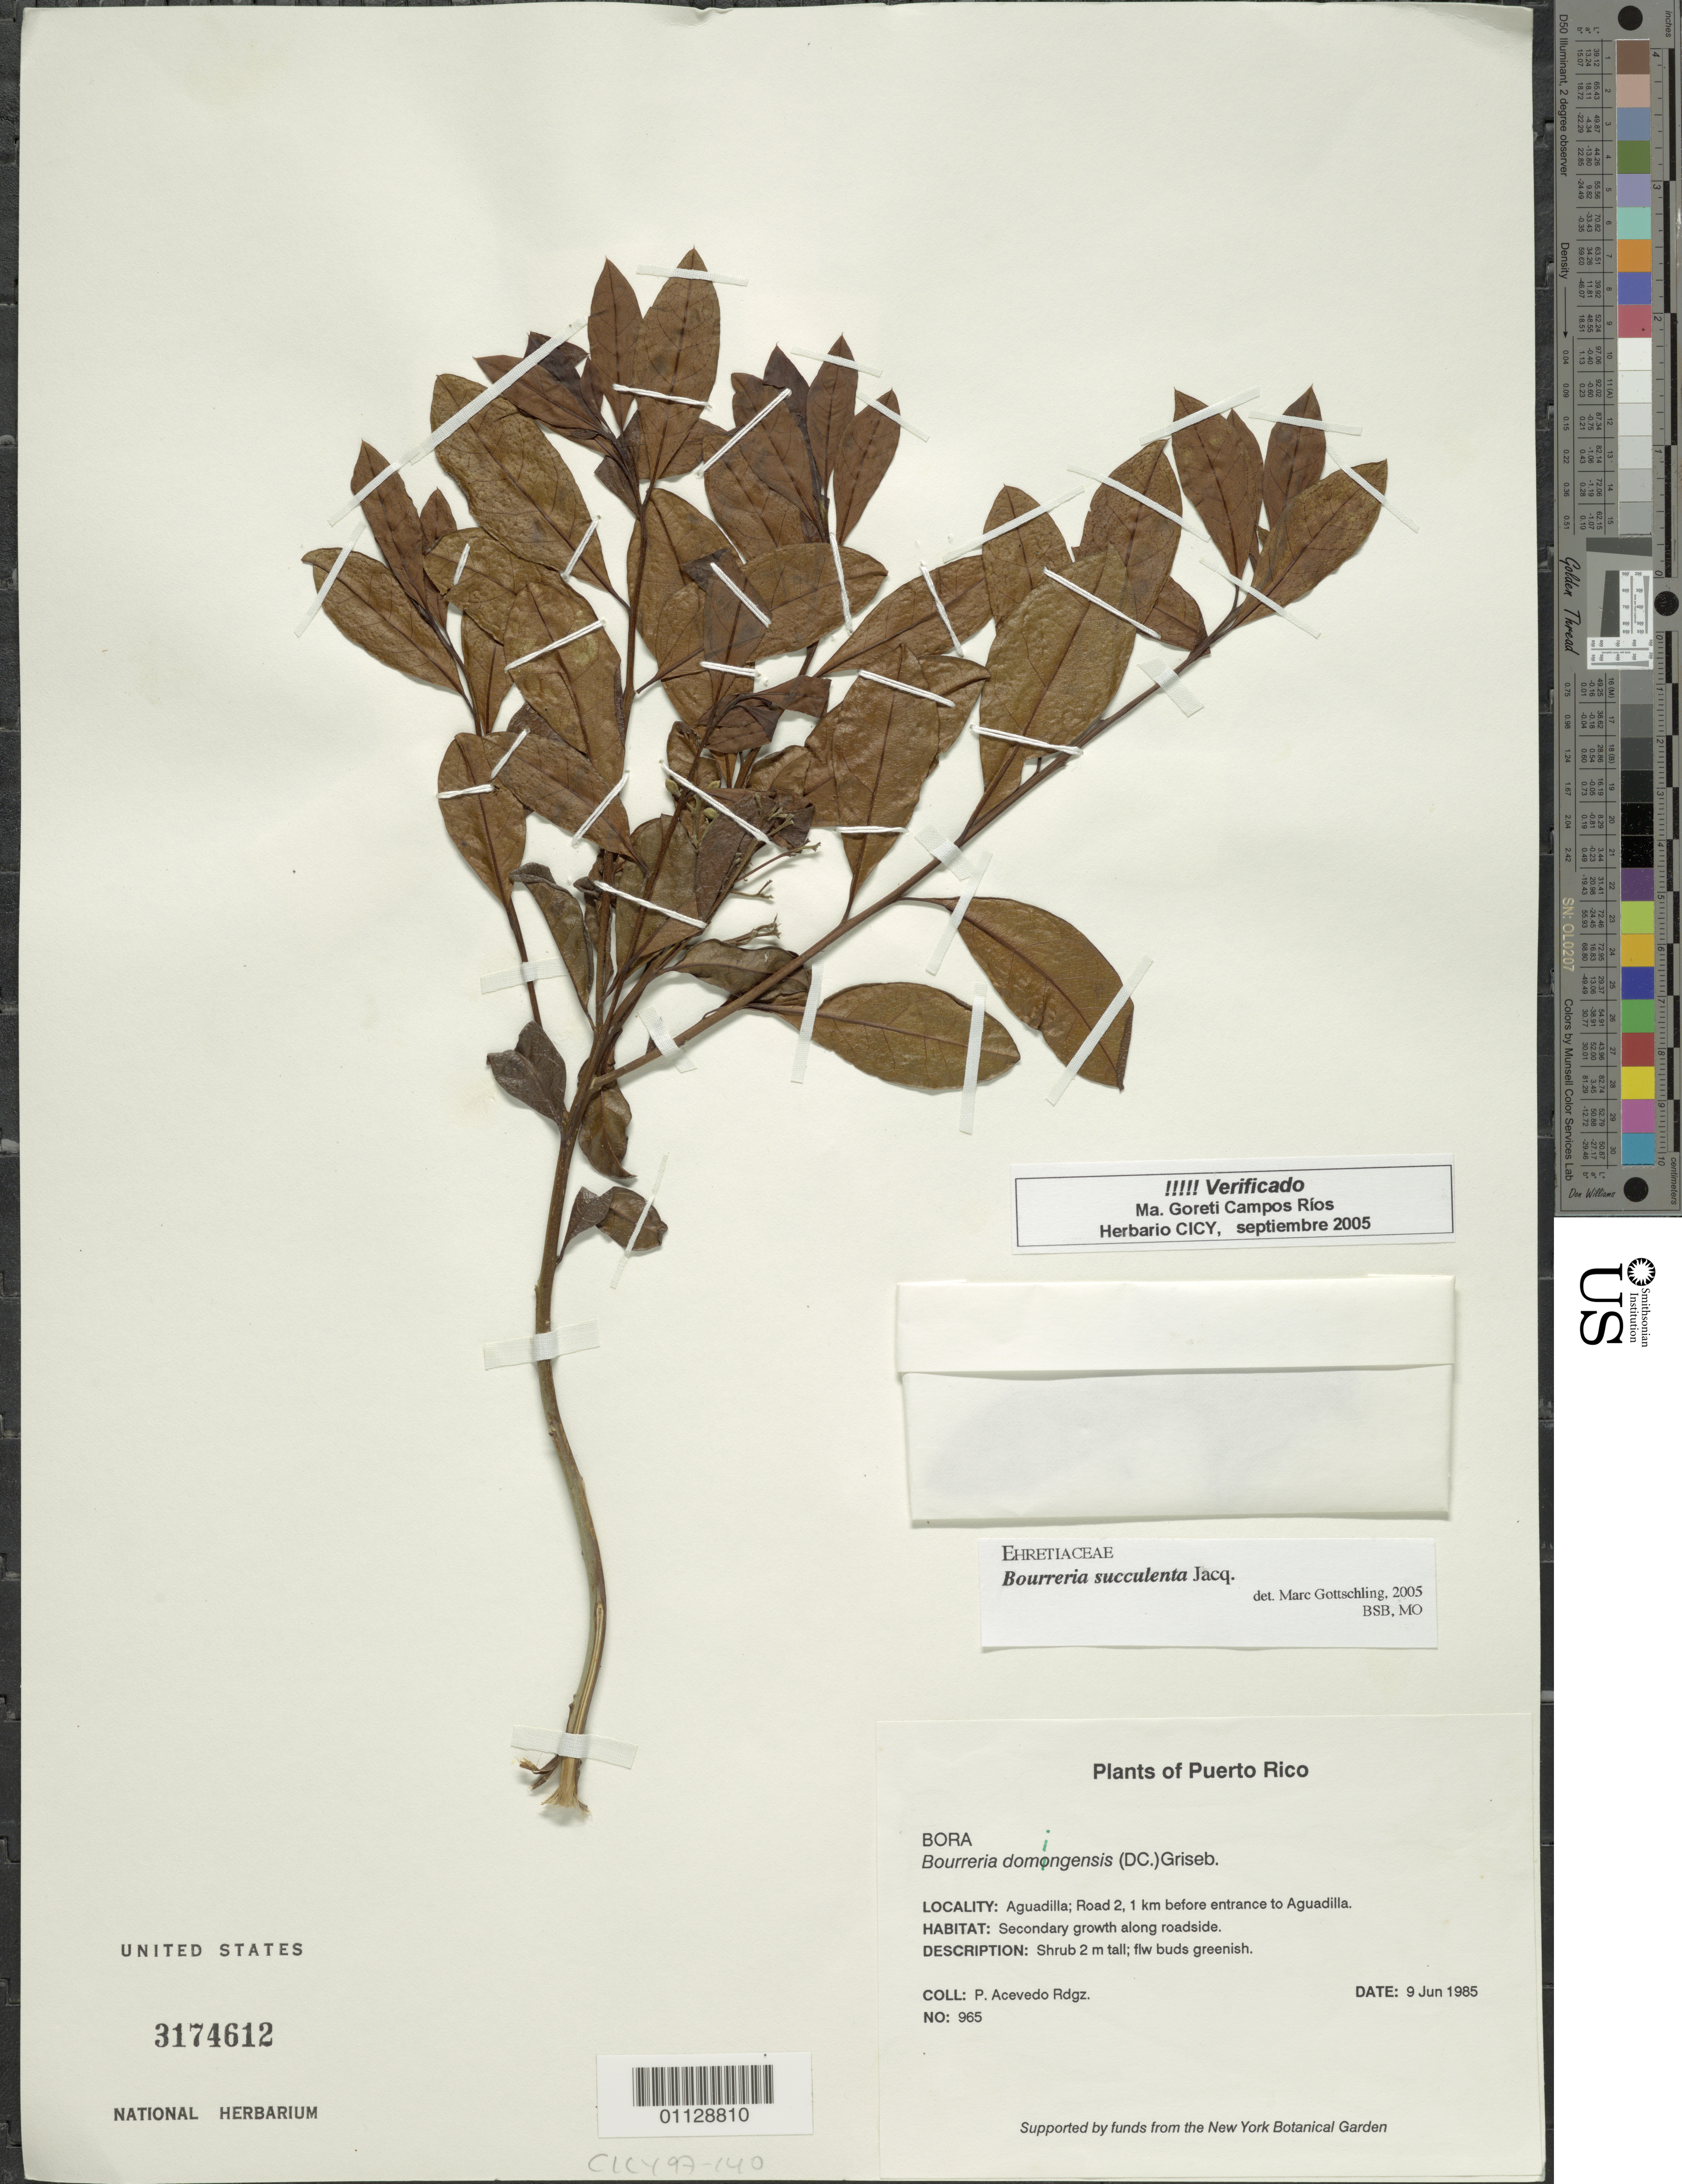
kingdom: Plantae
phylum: Tracheophyta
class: Magnoliopsida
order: Boraginales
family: Ehretiaceae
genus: Bourreria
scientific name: Bourreria succulenta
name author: Jacq.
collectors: P. Acevedo-Rodr.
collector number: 965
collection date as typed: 09 Jun 1985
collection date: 1985-06-09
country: Puerto Rico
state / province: Aguadilla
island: Puerto Rico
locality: Road 1.2 km before entrance to Aguadilla, secondary growth along roadside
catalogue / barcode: US 3174612